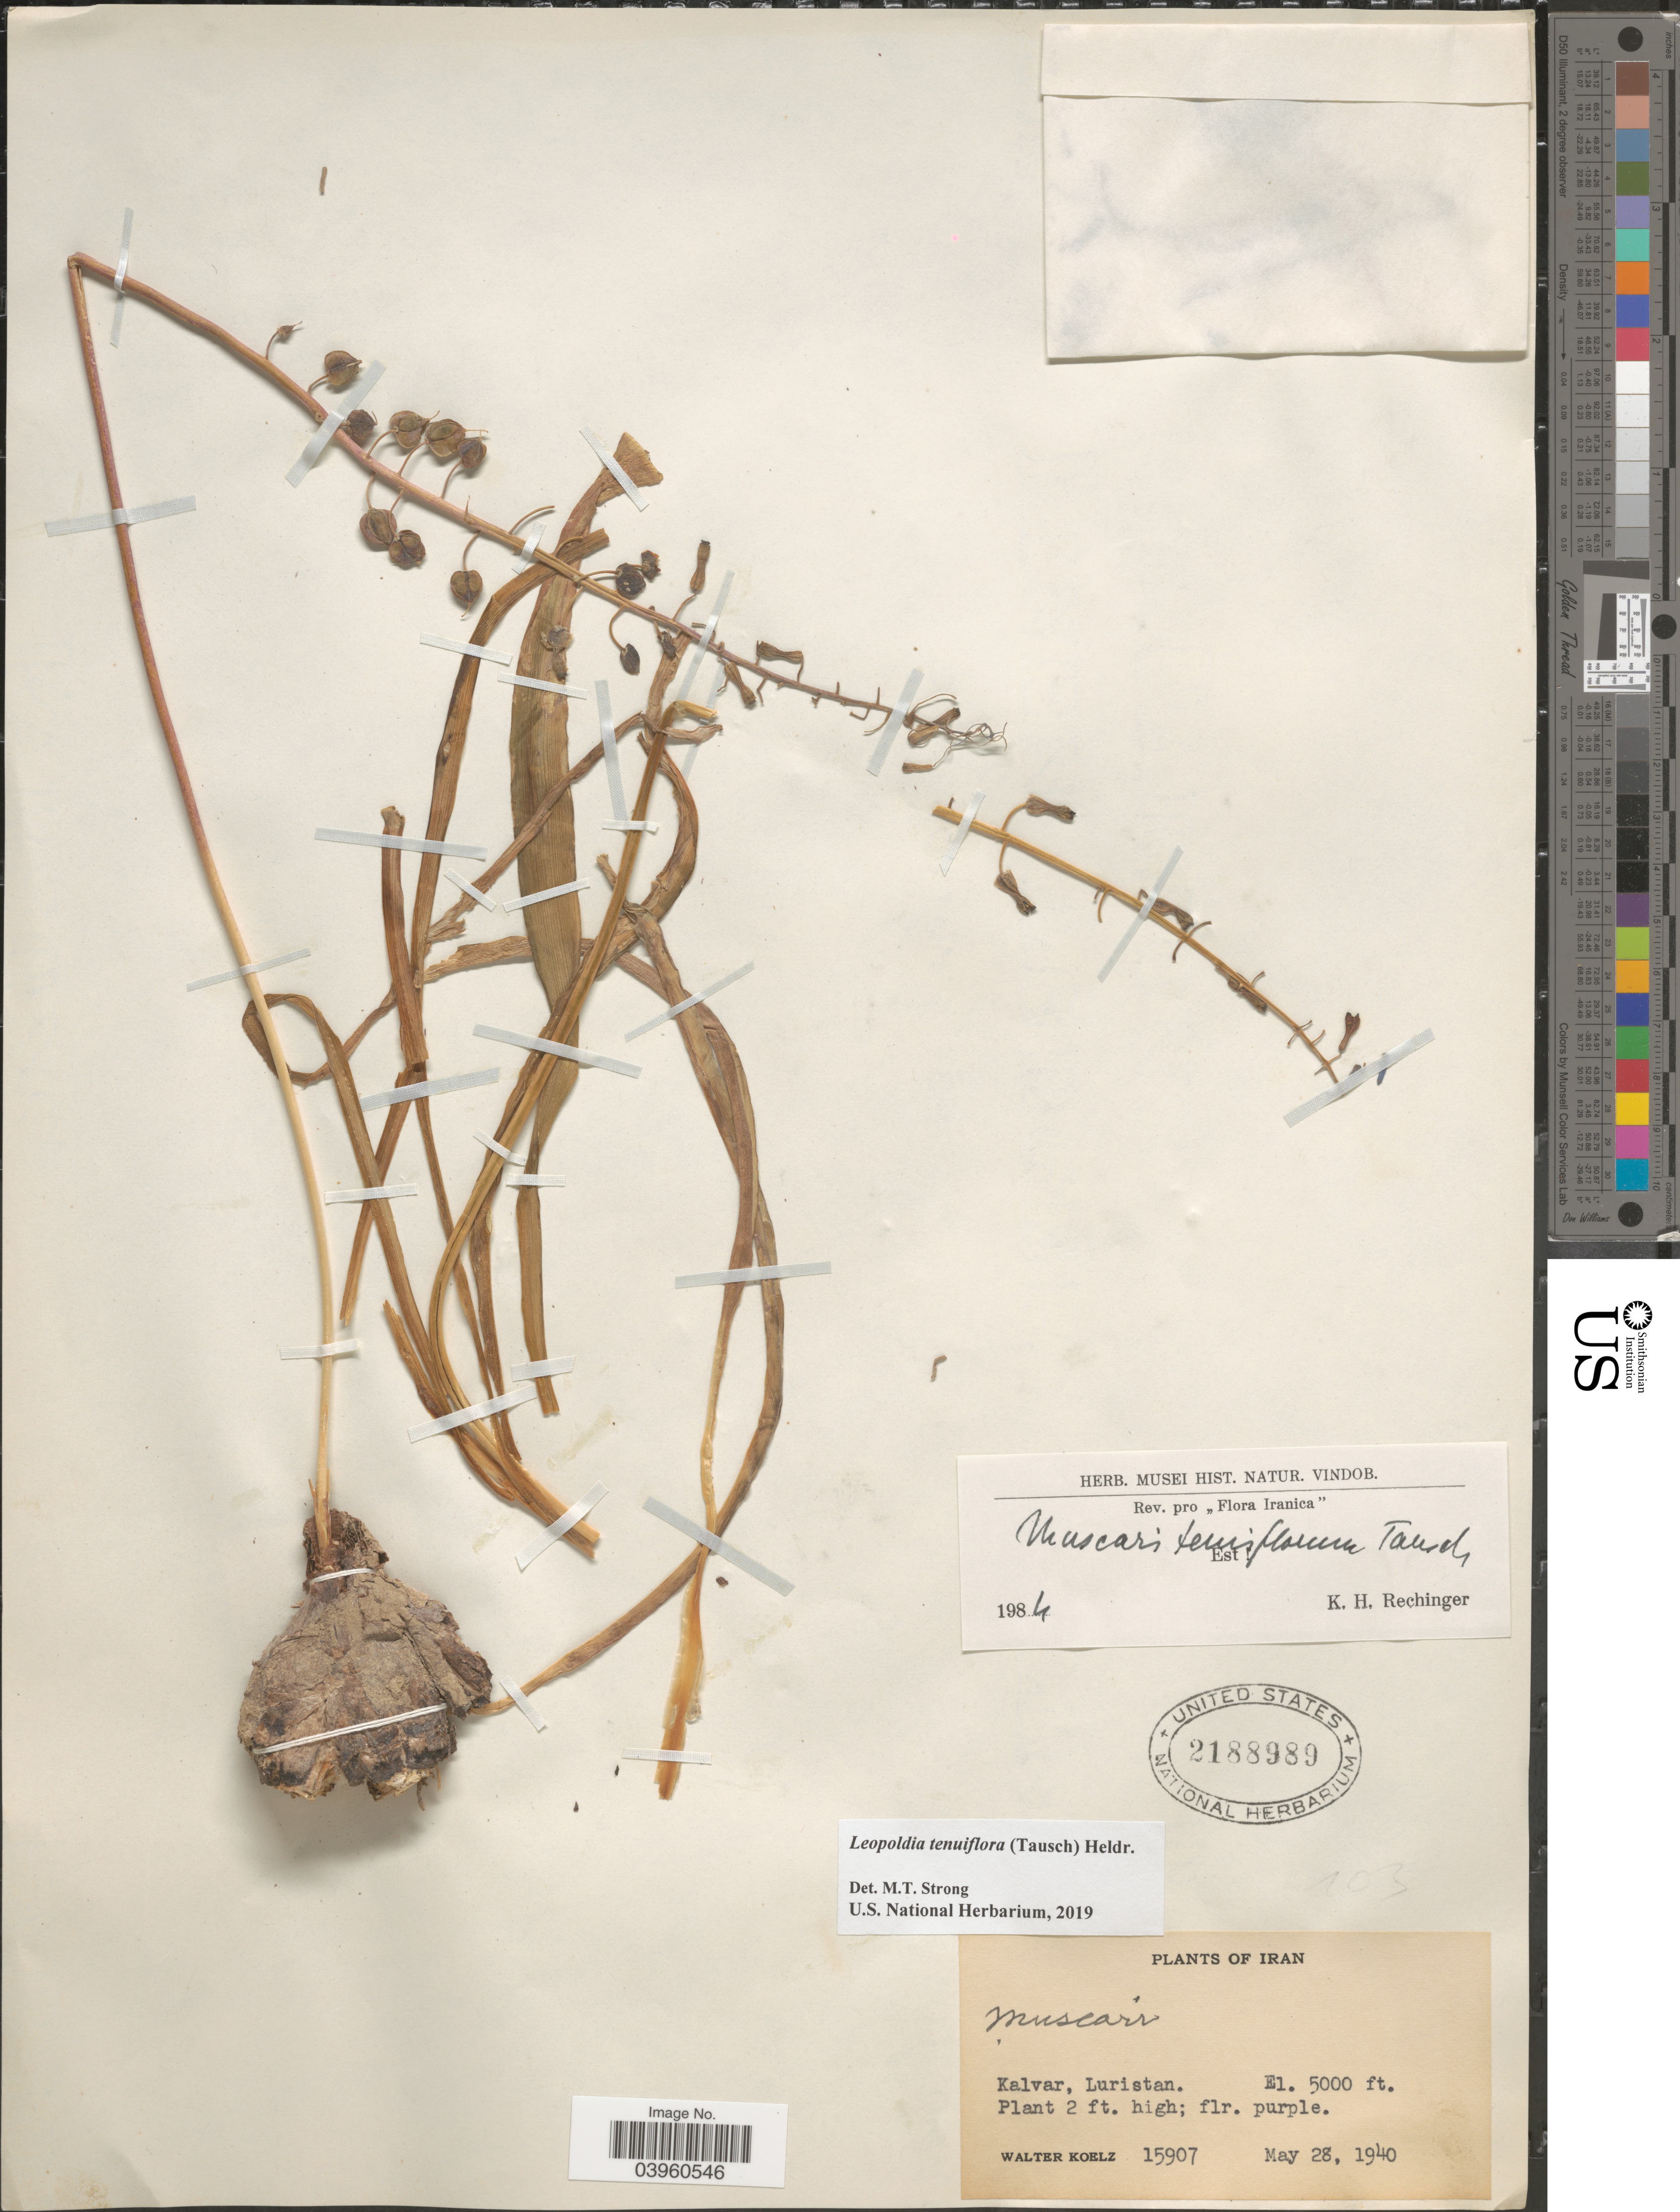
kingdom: Plantae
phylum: Tracheophyta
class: Liliopsida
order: Asparagales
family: Asparagaceae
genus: Leopoldia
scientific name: Leopoldia tenuiflora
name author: (Tausch) Heldr.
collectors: W. N. Koelz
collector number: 15907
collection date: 1940-05-28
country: Iran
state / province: Lorestan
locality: Kalvar, Luristan.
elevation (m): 1524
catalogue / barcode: US 2188989